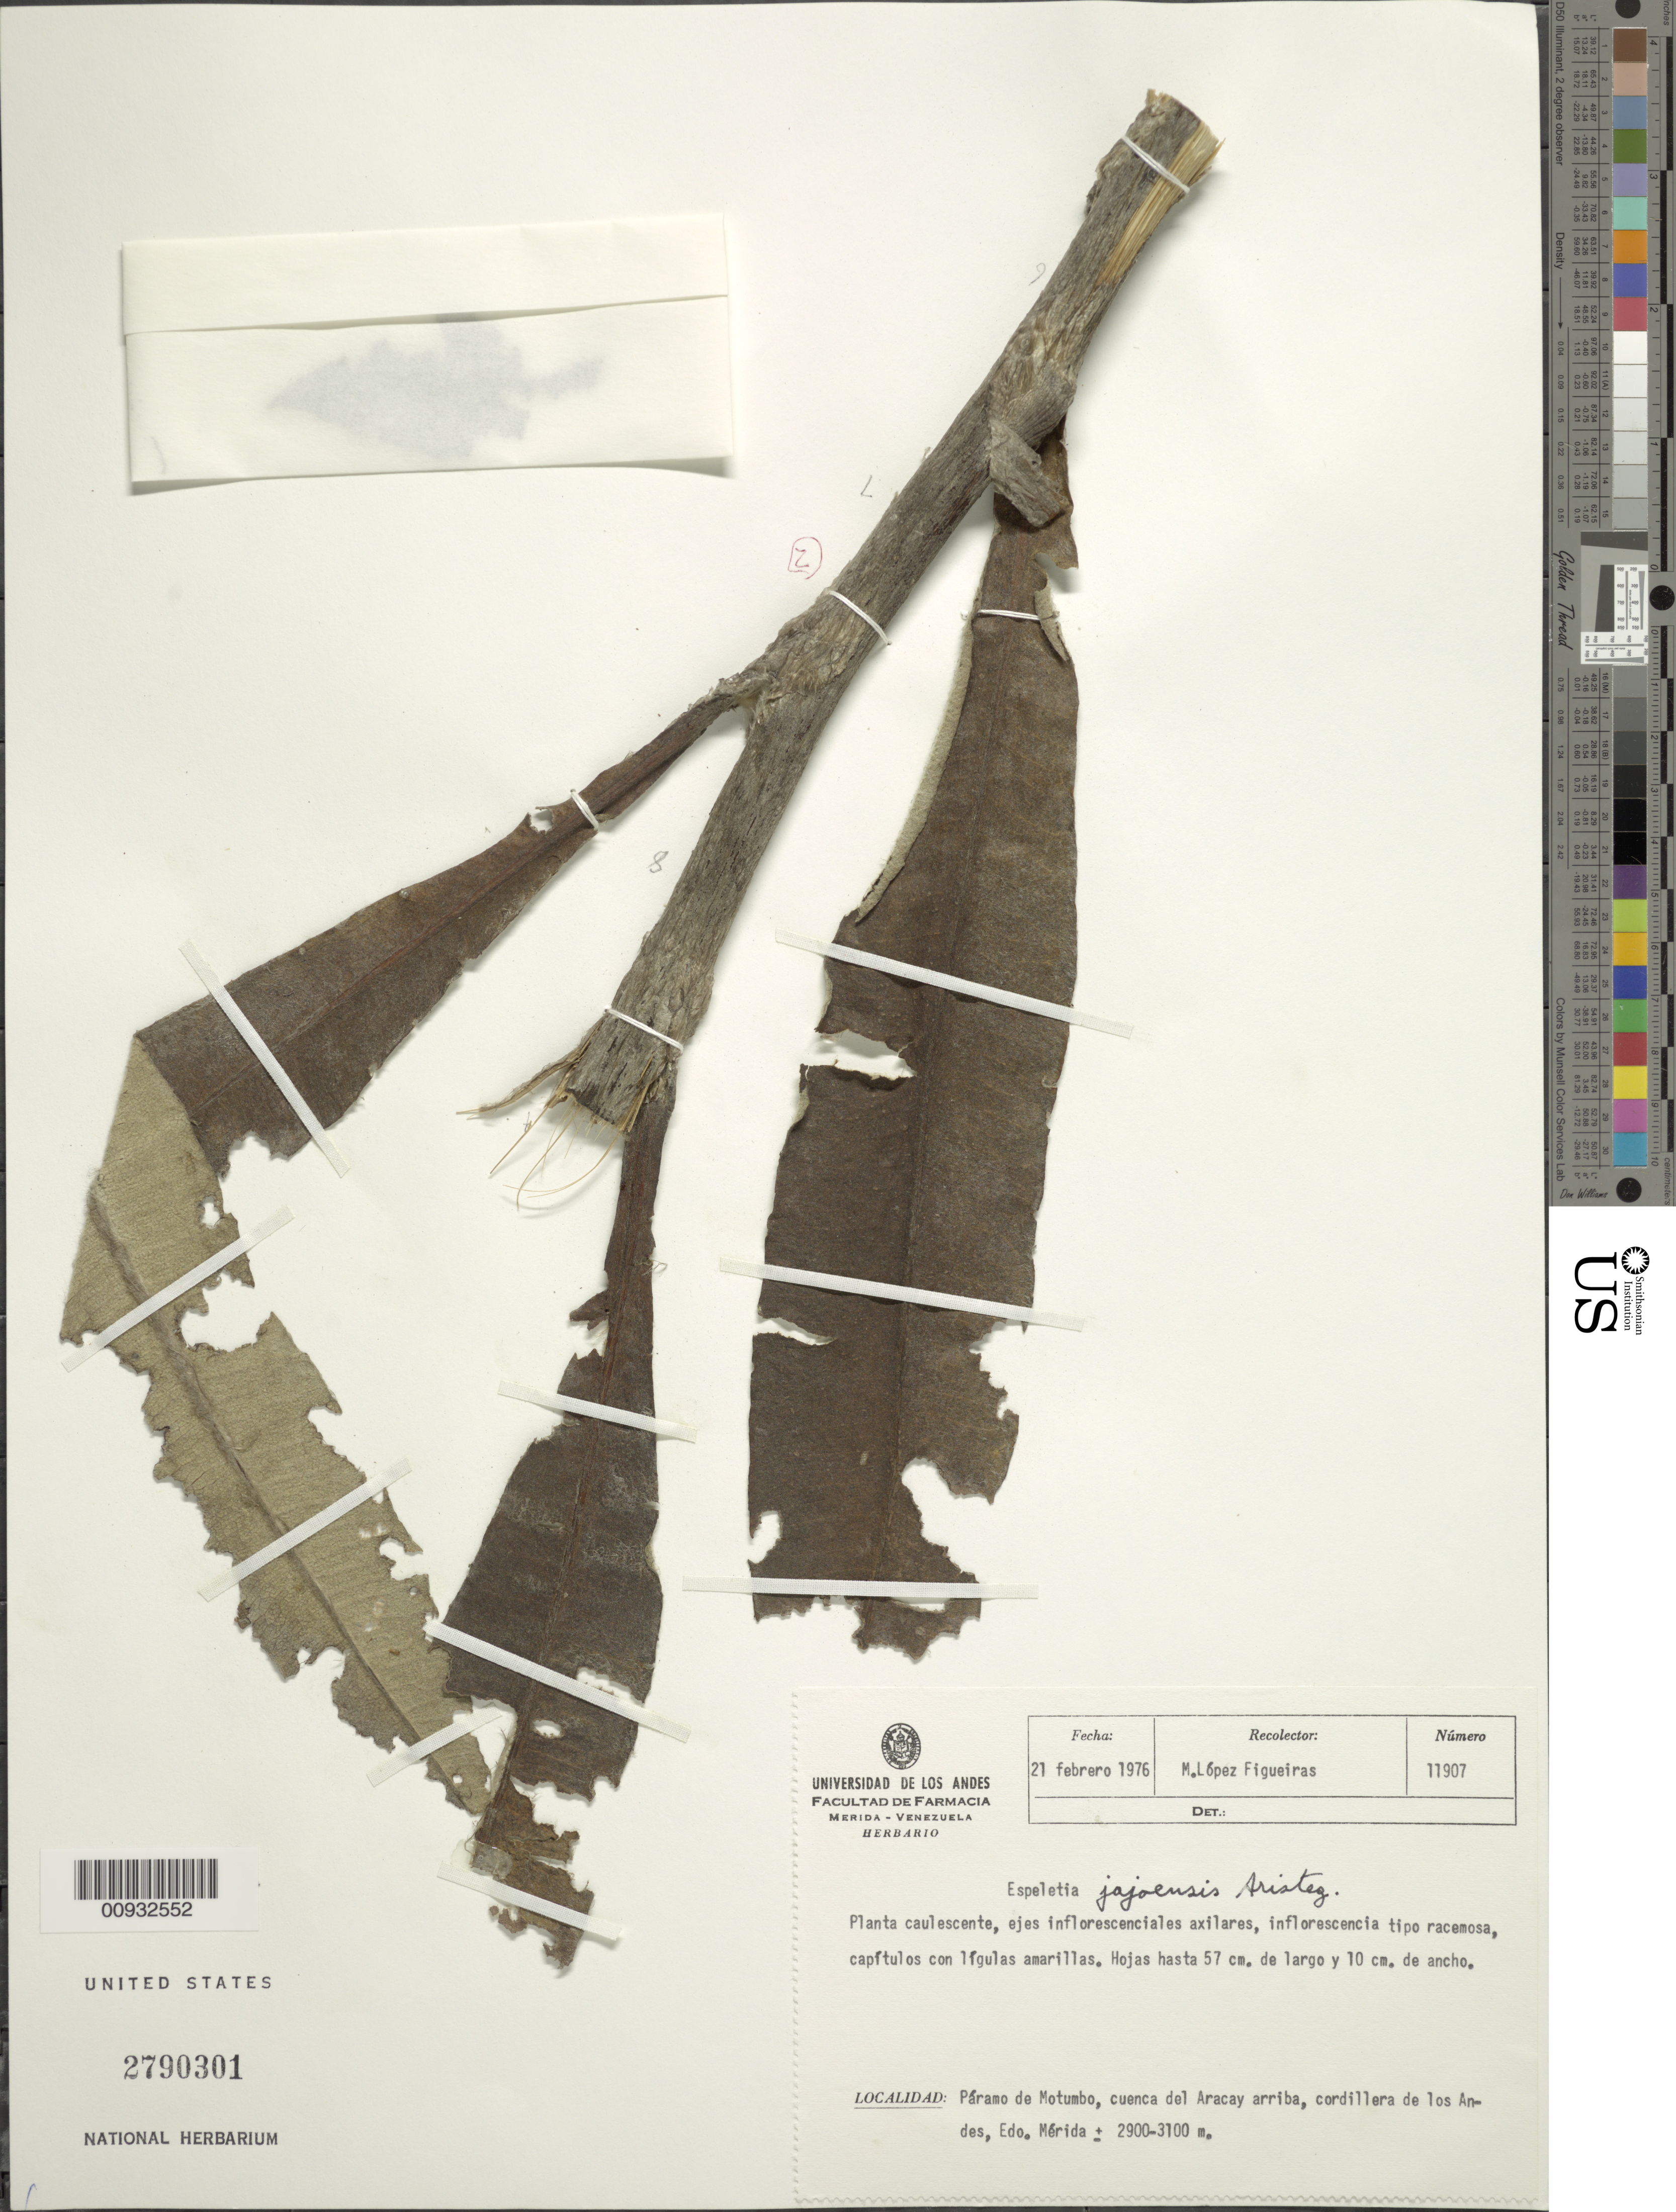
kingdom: Plantae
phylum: Tracheophyta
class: Magnoliopsida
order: Asterales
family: Asteraceae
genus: Espeletia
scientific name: Espeletia jajoensis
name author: Aristeg.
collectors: M. López Figueiras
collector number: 11907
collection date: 1976-02-21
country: Venezuela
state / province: Mérida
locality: Paramo de Motumbo, cuenca del Aracay arriba, cordillera de los Andes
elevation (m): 2900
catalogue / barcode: US 2790301